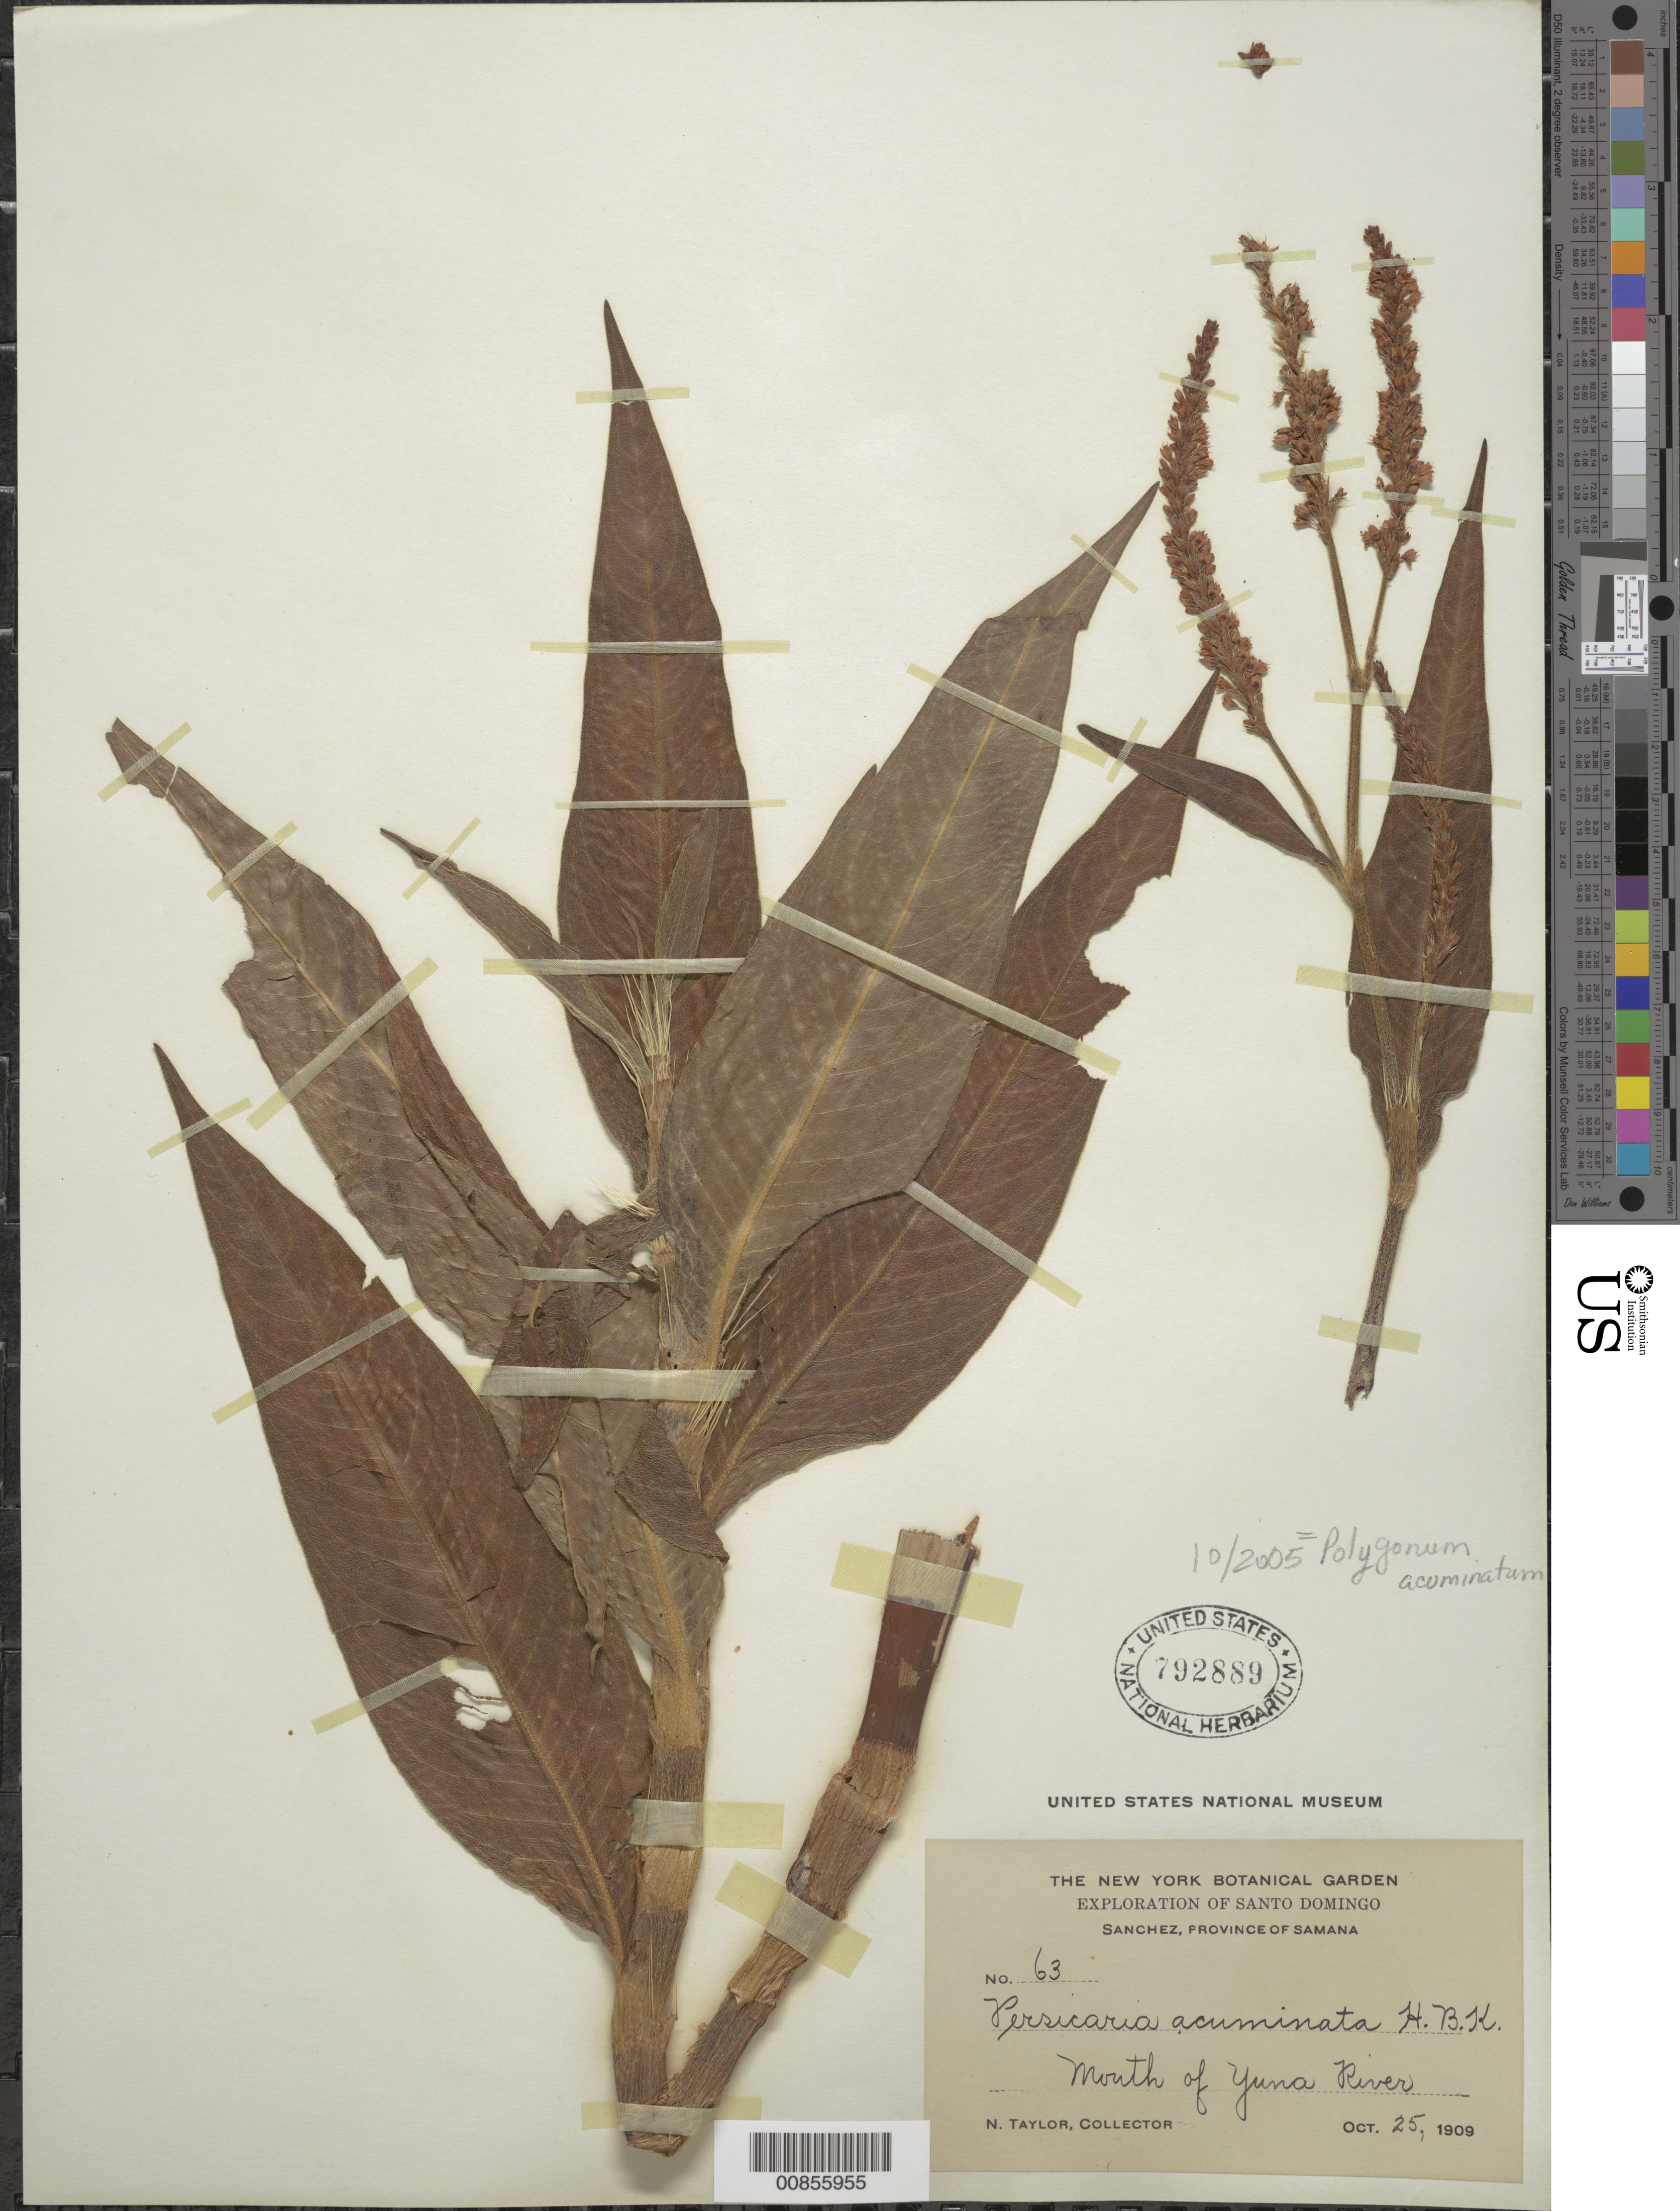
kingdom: Plantae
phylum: Tracheophyta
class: Magnoliopsida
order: Caryophyllales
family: Polygonaceae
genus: Polygonum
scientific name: Polygonum acuminatum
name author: Kunth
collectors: N. Taylor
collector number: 63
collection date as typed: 25 Oct 1909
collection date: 1909-10-25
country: Dominican Republic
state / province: Samana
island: Hispaniola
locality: Sánchez. Mouth of Yuna River.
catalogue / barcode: US 792889